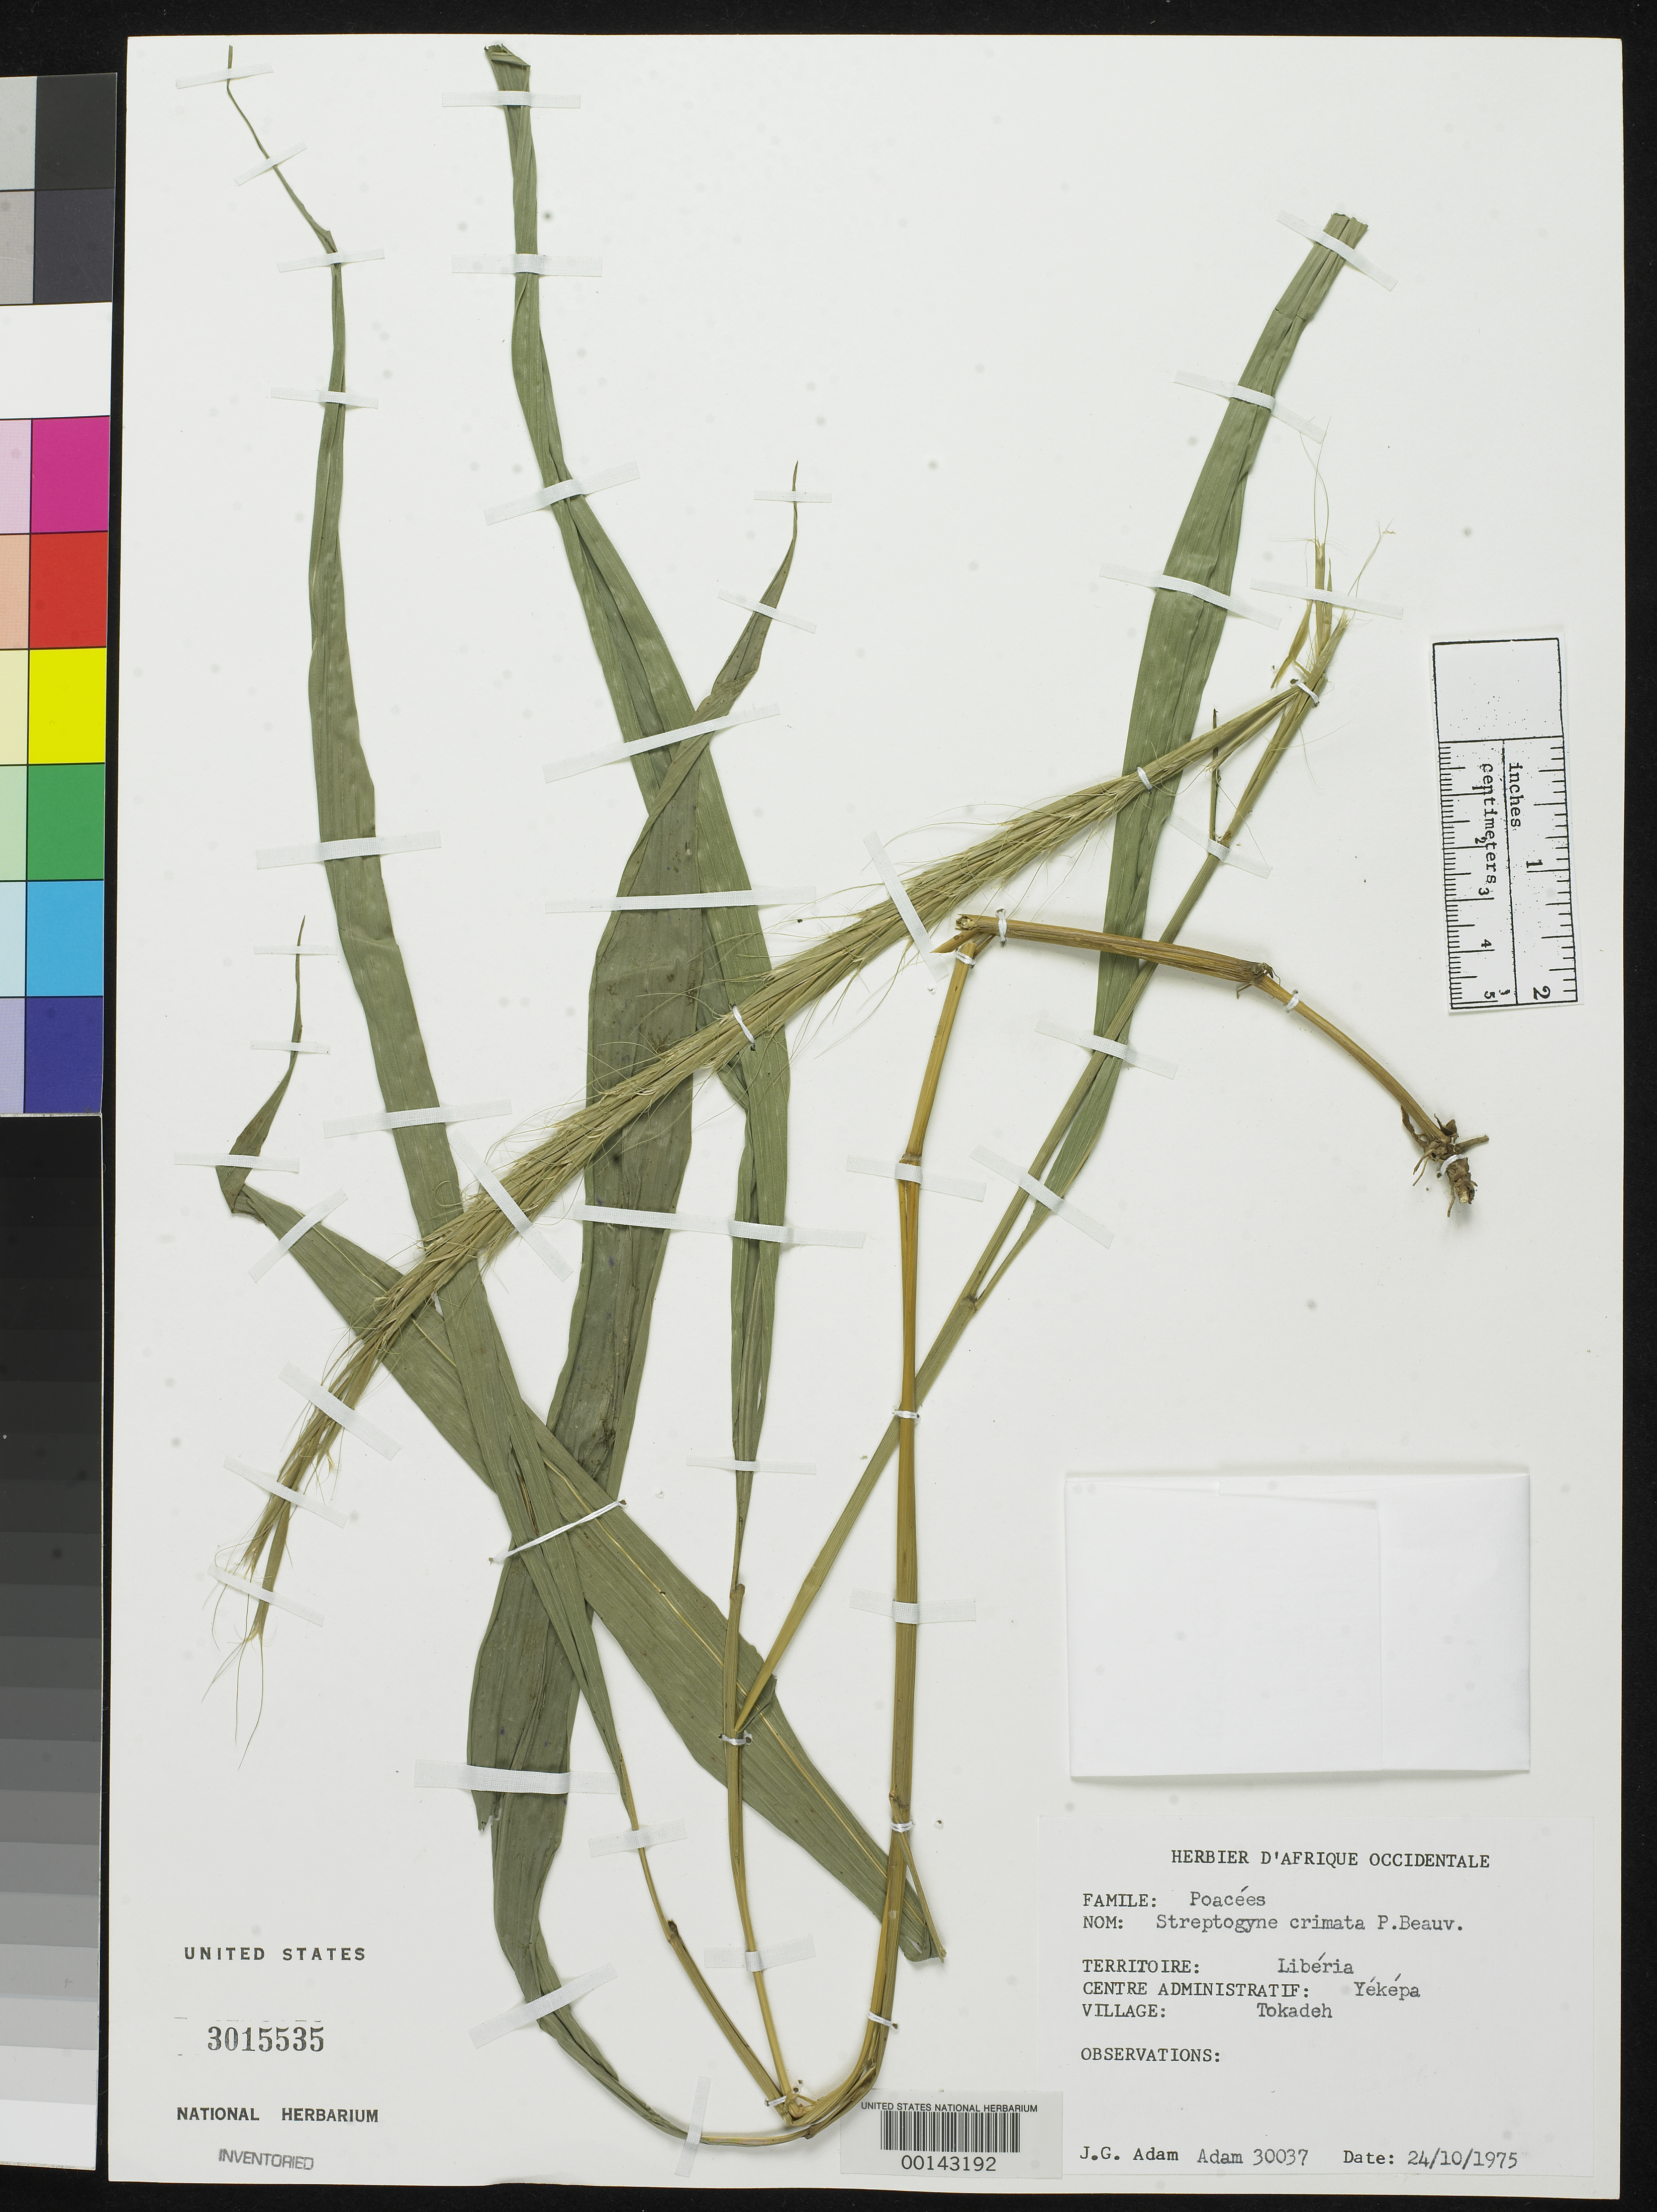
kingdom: Plantae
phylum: Tracheophyta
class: Liliopsida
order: Poales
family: Poaceae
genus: Streptogyna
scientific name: Streptogyna crinita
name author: P. Beauv.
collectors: J. Adam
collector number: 30037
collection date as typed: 24 Oct 1975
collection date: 1975-10-24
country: Liberia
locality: Yekepa, tokadeh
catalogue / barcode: US 3015535